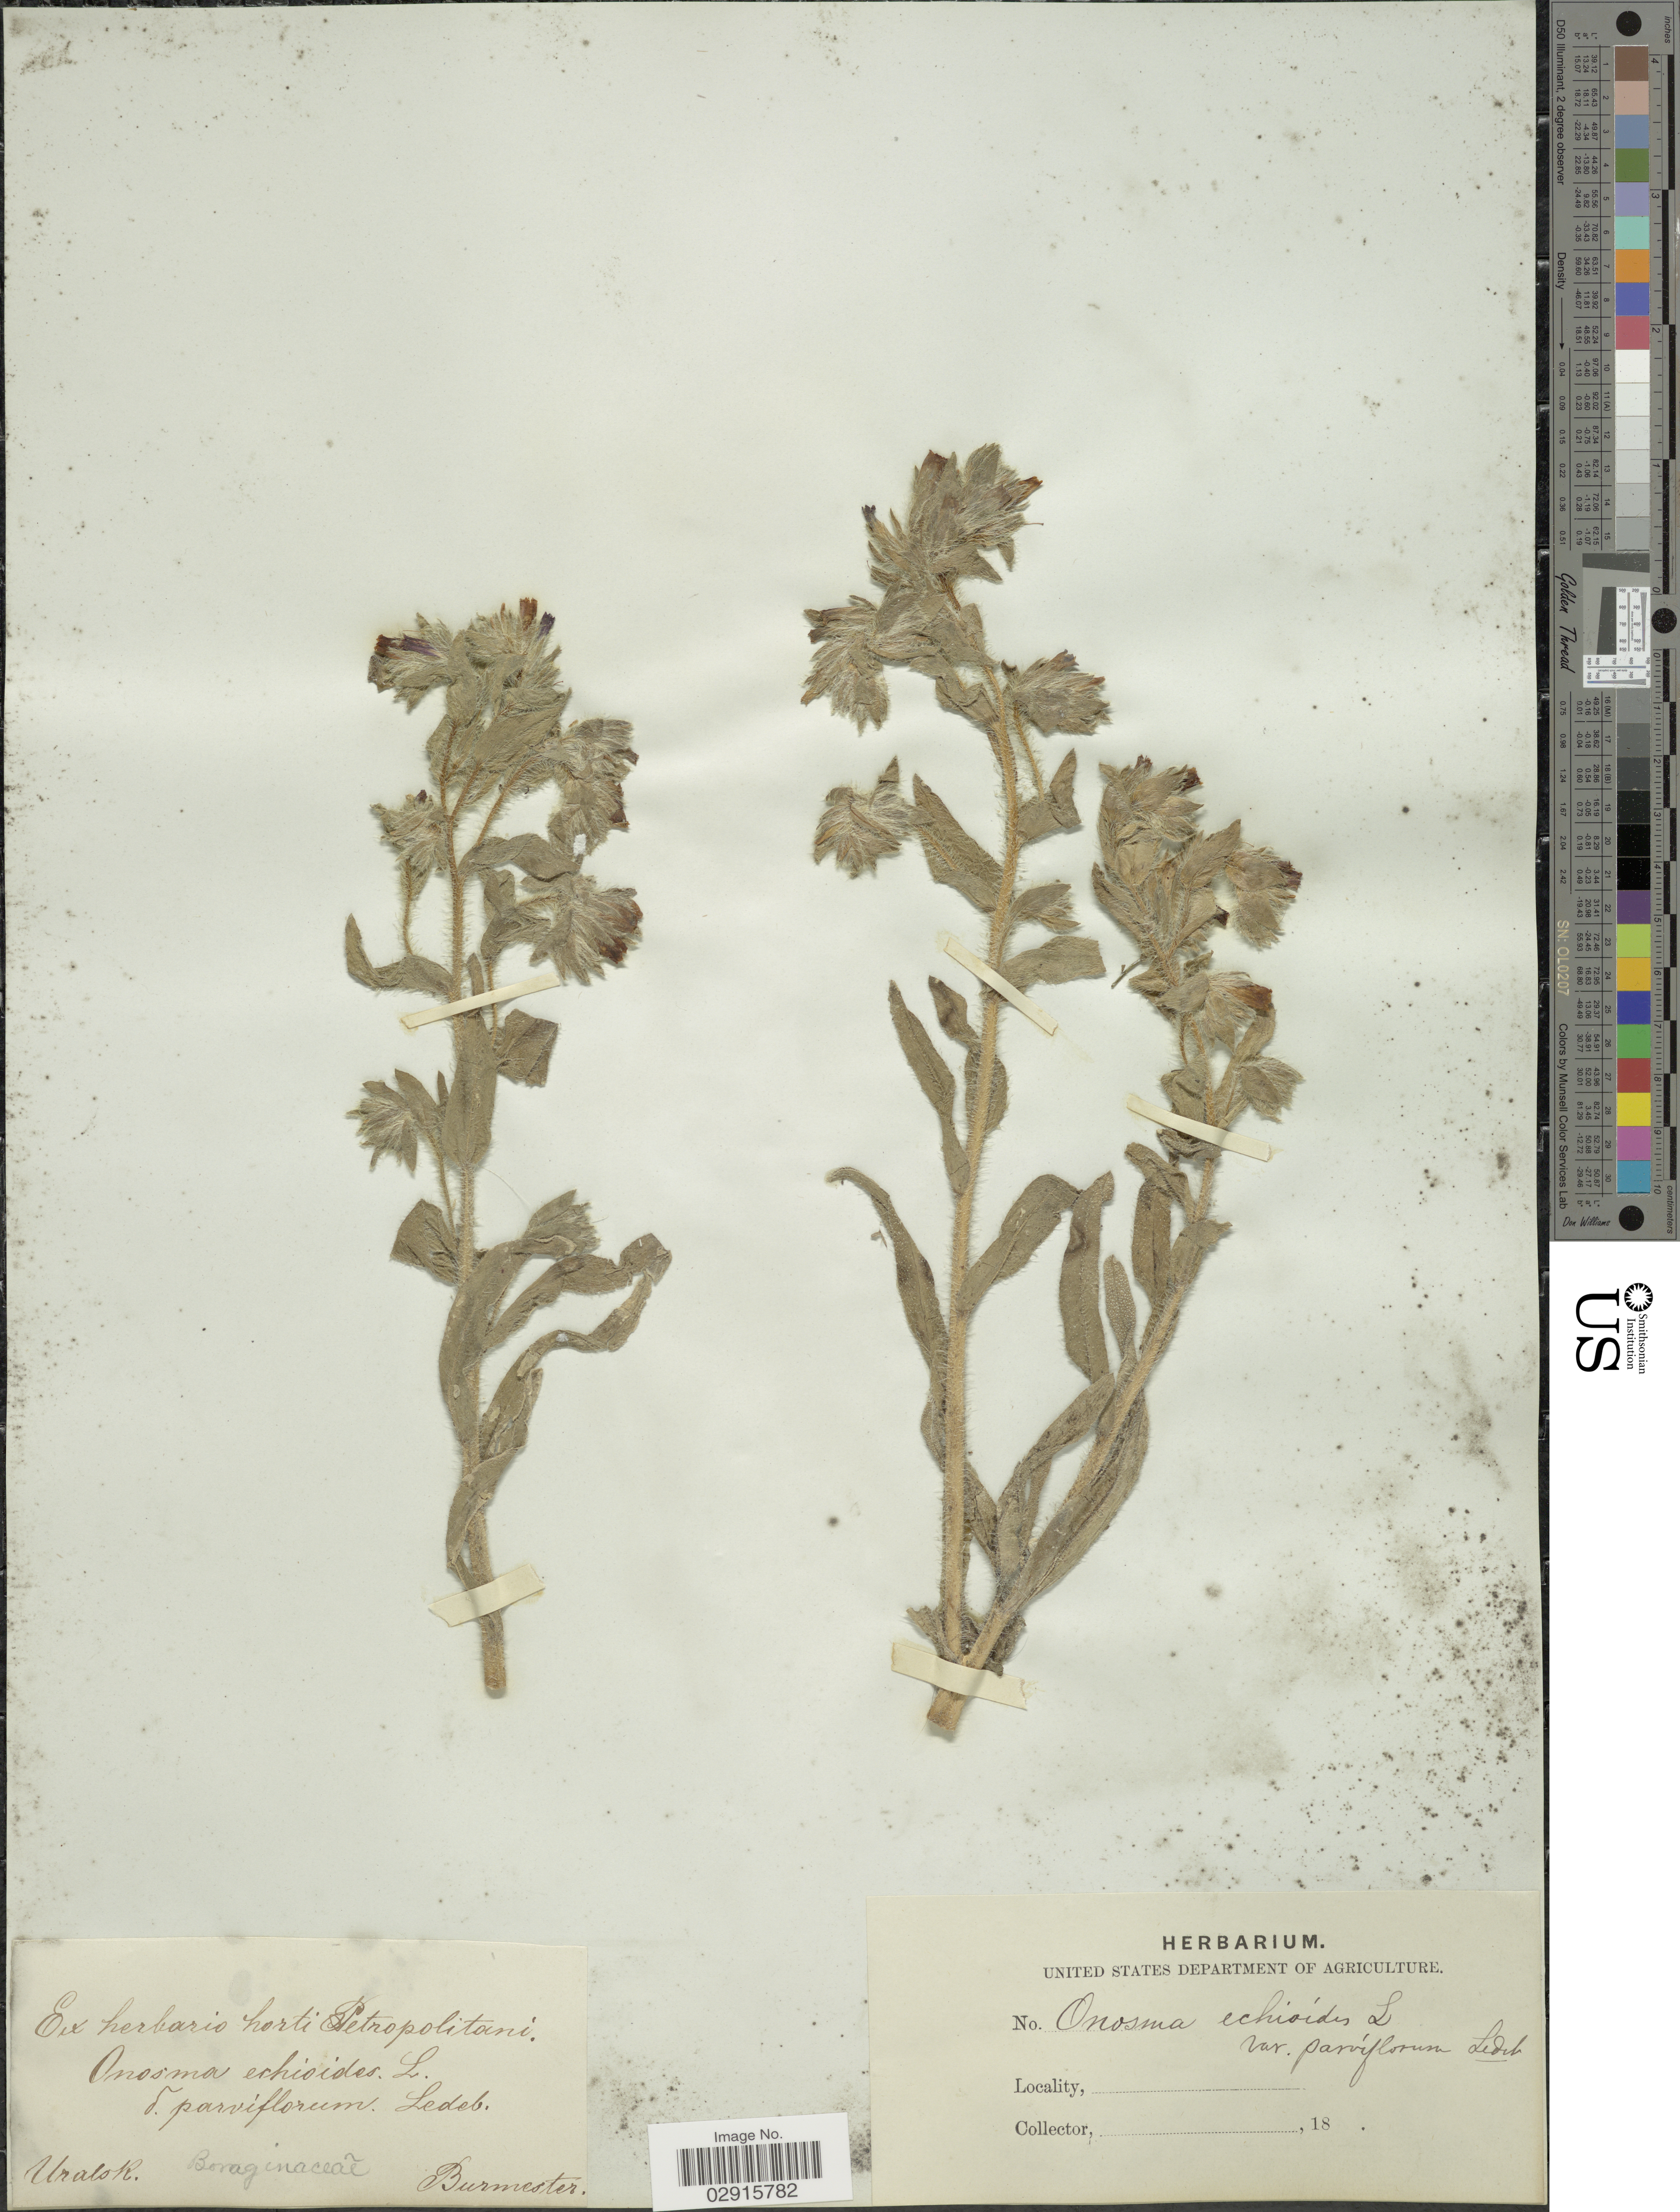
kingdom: Plantae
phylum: Tracheophyta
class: Magnoliopsida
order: Boraginales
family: Boraginaceae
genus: Onosma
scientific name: Onosma echioides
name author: L.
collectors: Burmester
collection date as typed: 18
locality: Uralsk.